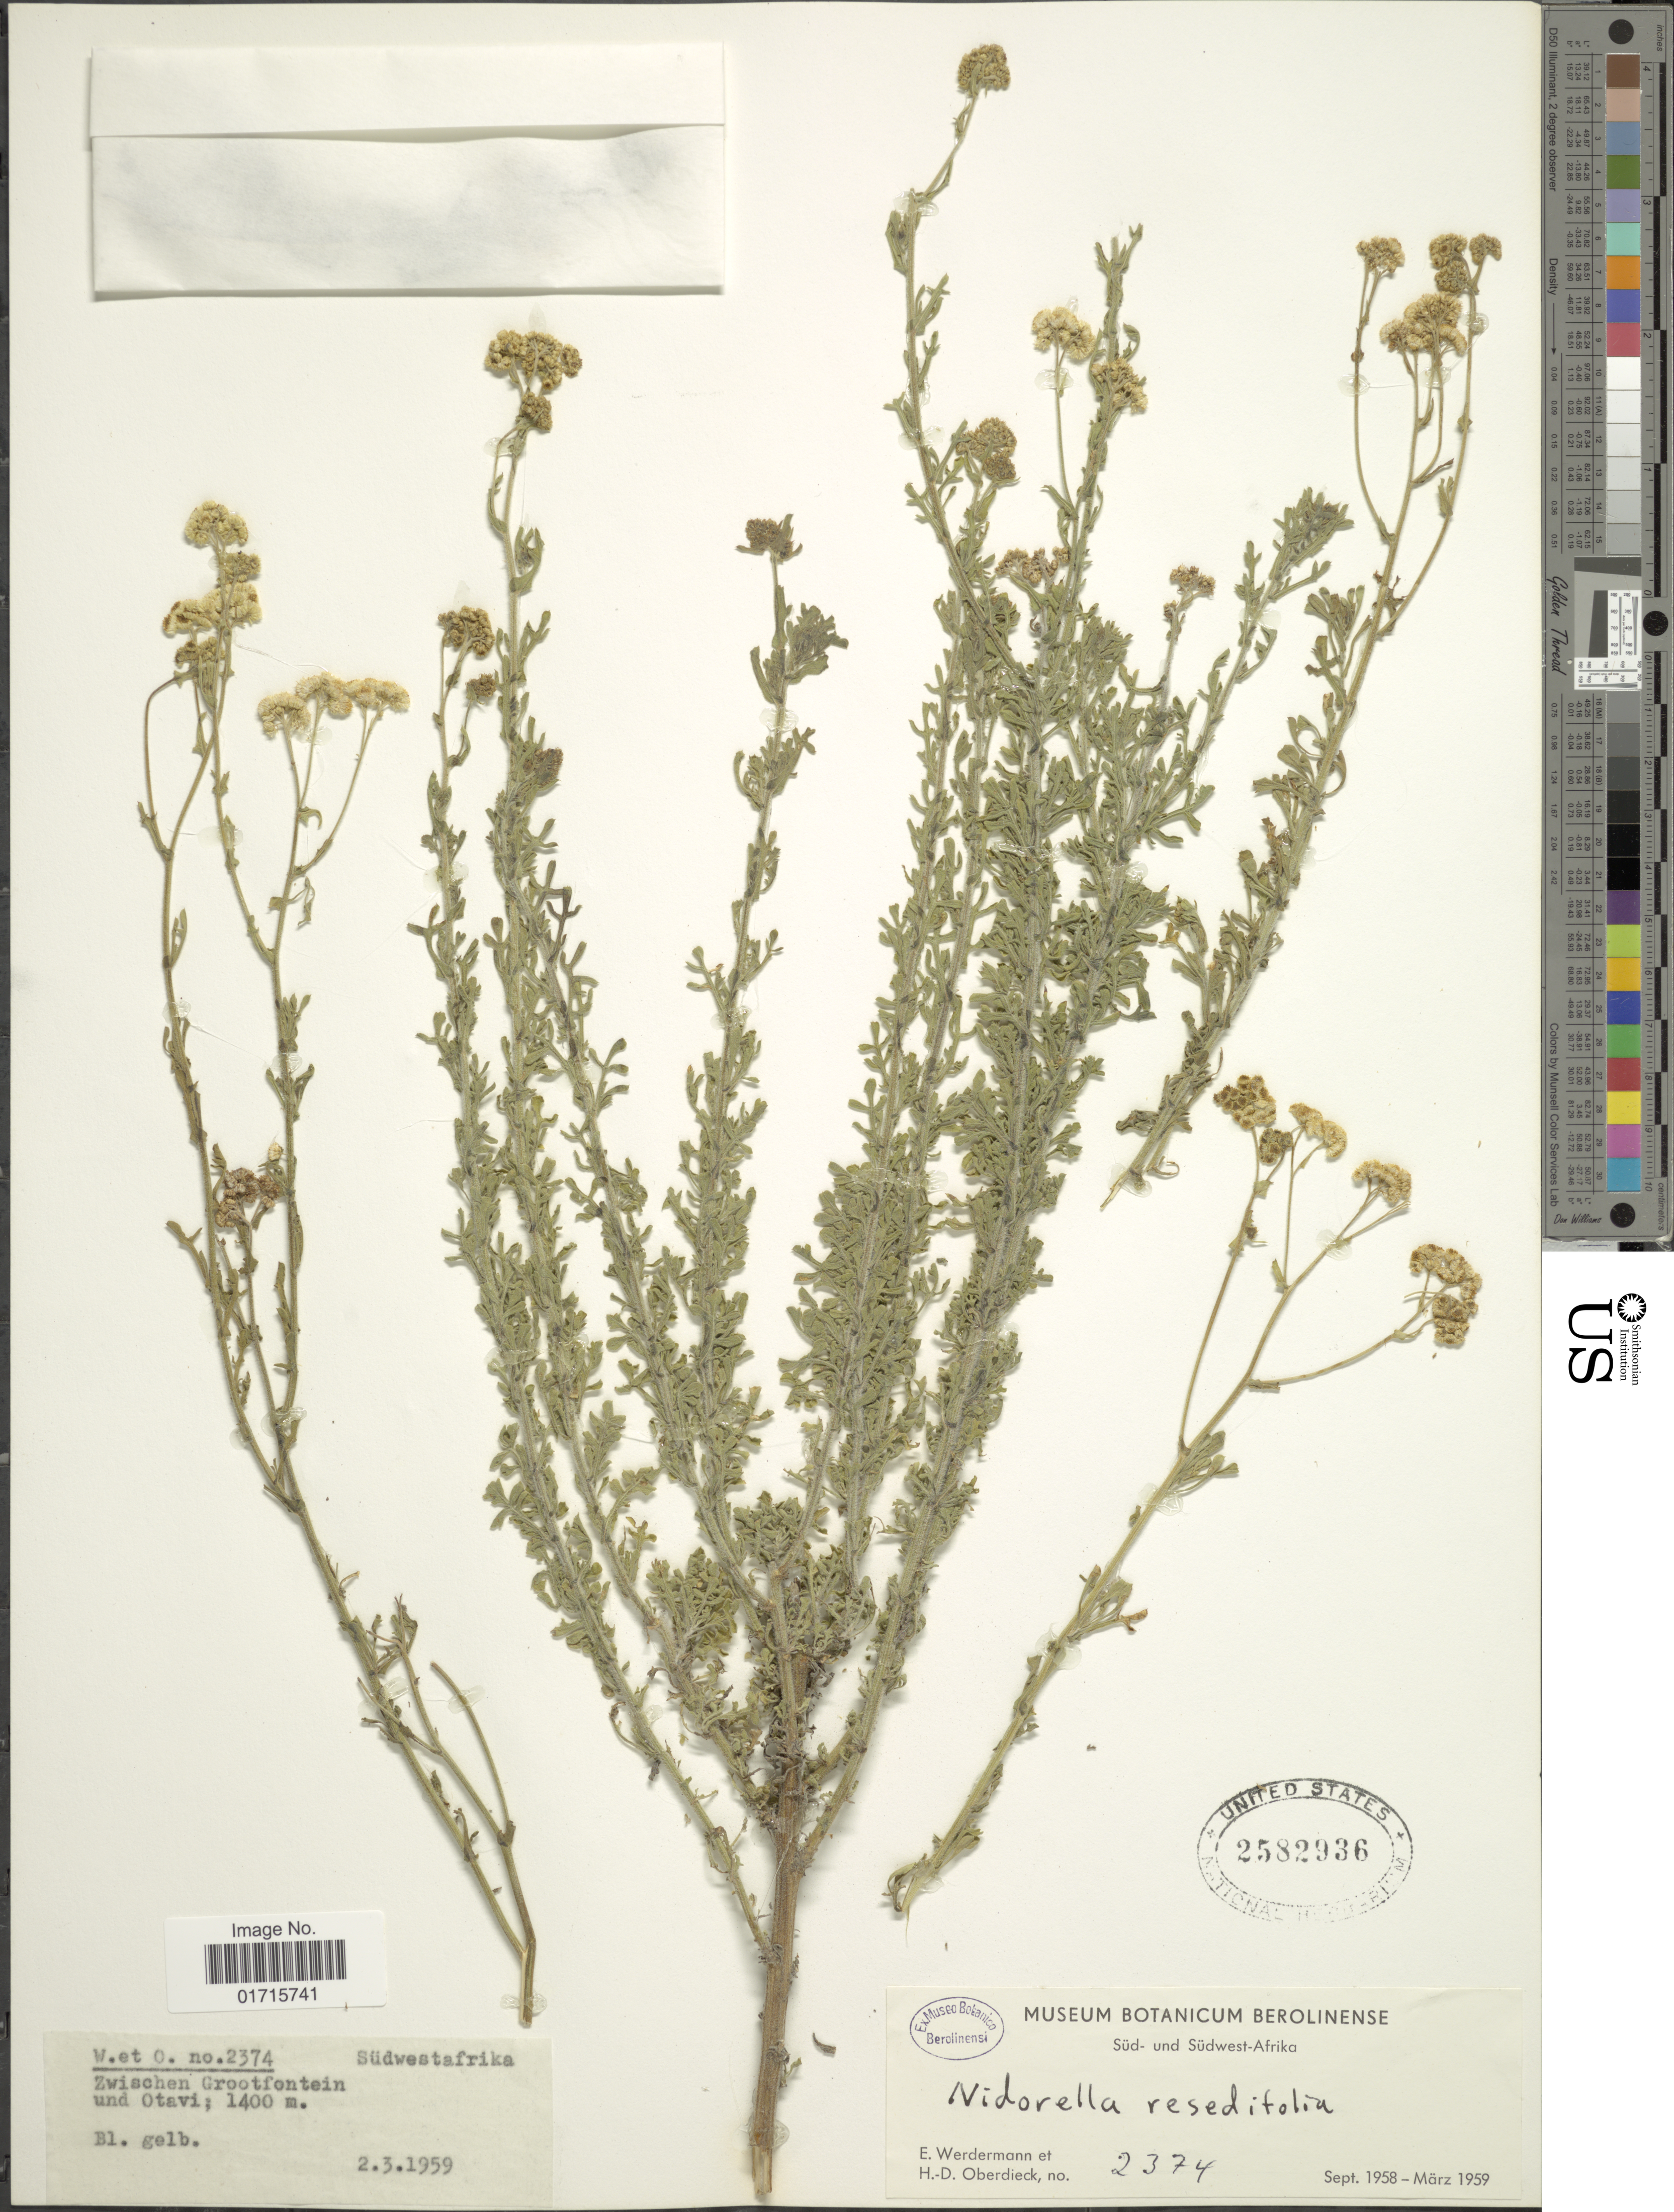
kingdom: Plantae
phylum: Tracheophyta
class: Magnoliopsida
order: Asterales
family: Asteraceae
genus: Nidorella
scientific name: Nidorella resedifolia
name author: DC.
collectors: E. Werdermann & H. Oberdieck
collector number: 2374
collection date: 1959-03-02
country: Namibia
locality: Sud- und Sudwest-Afrika. Sudwestafrika. Zwischen Grootfontein und Otavi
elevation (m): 1400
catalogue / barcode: US 2582936